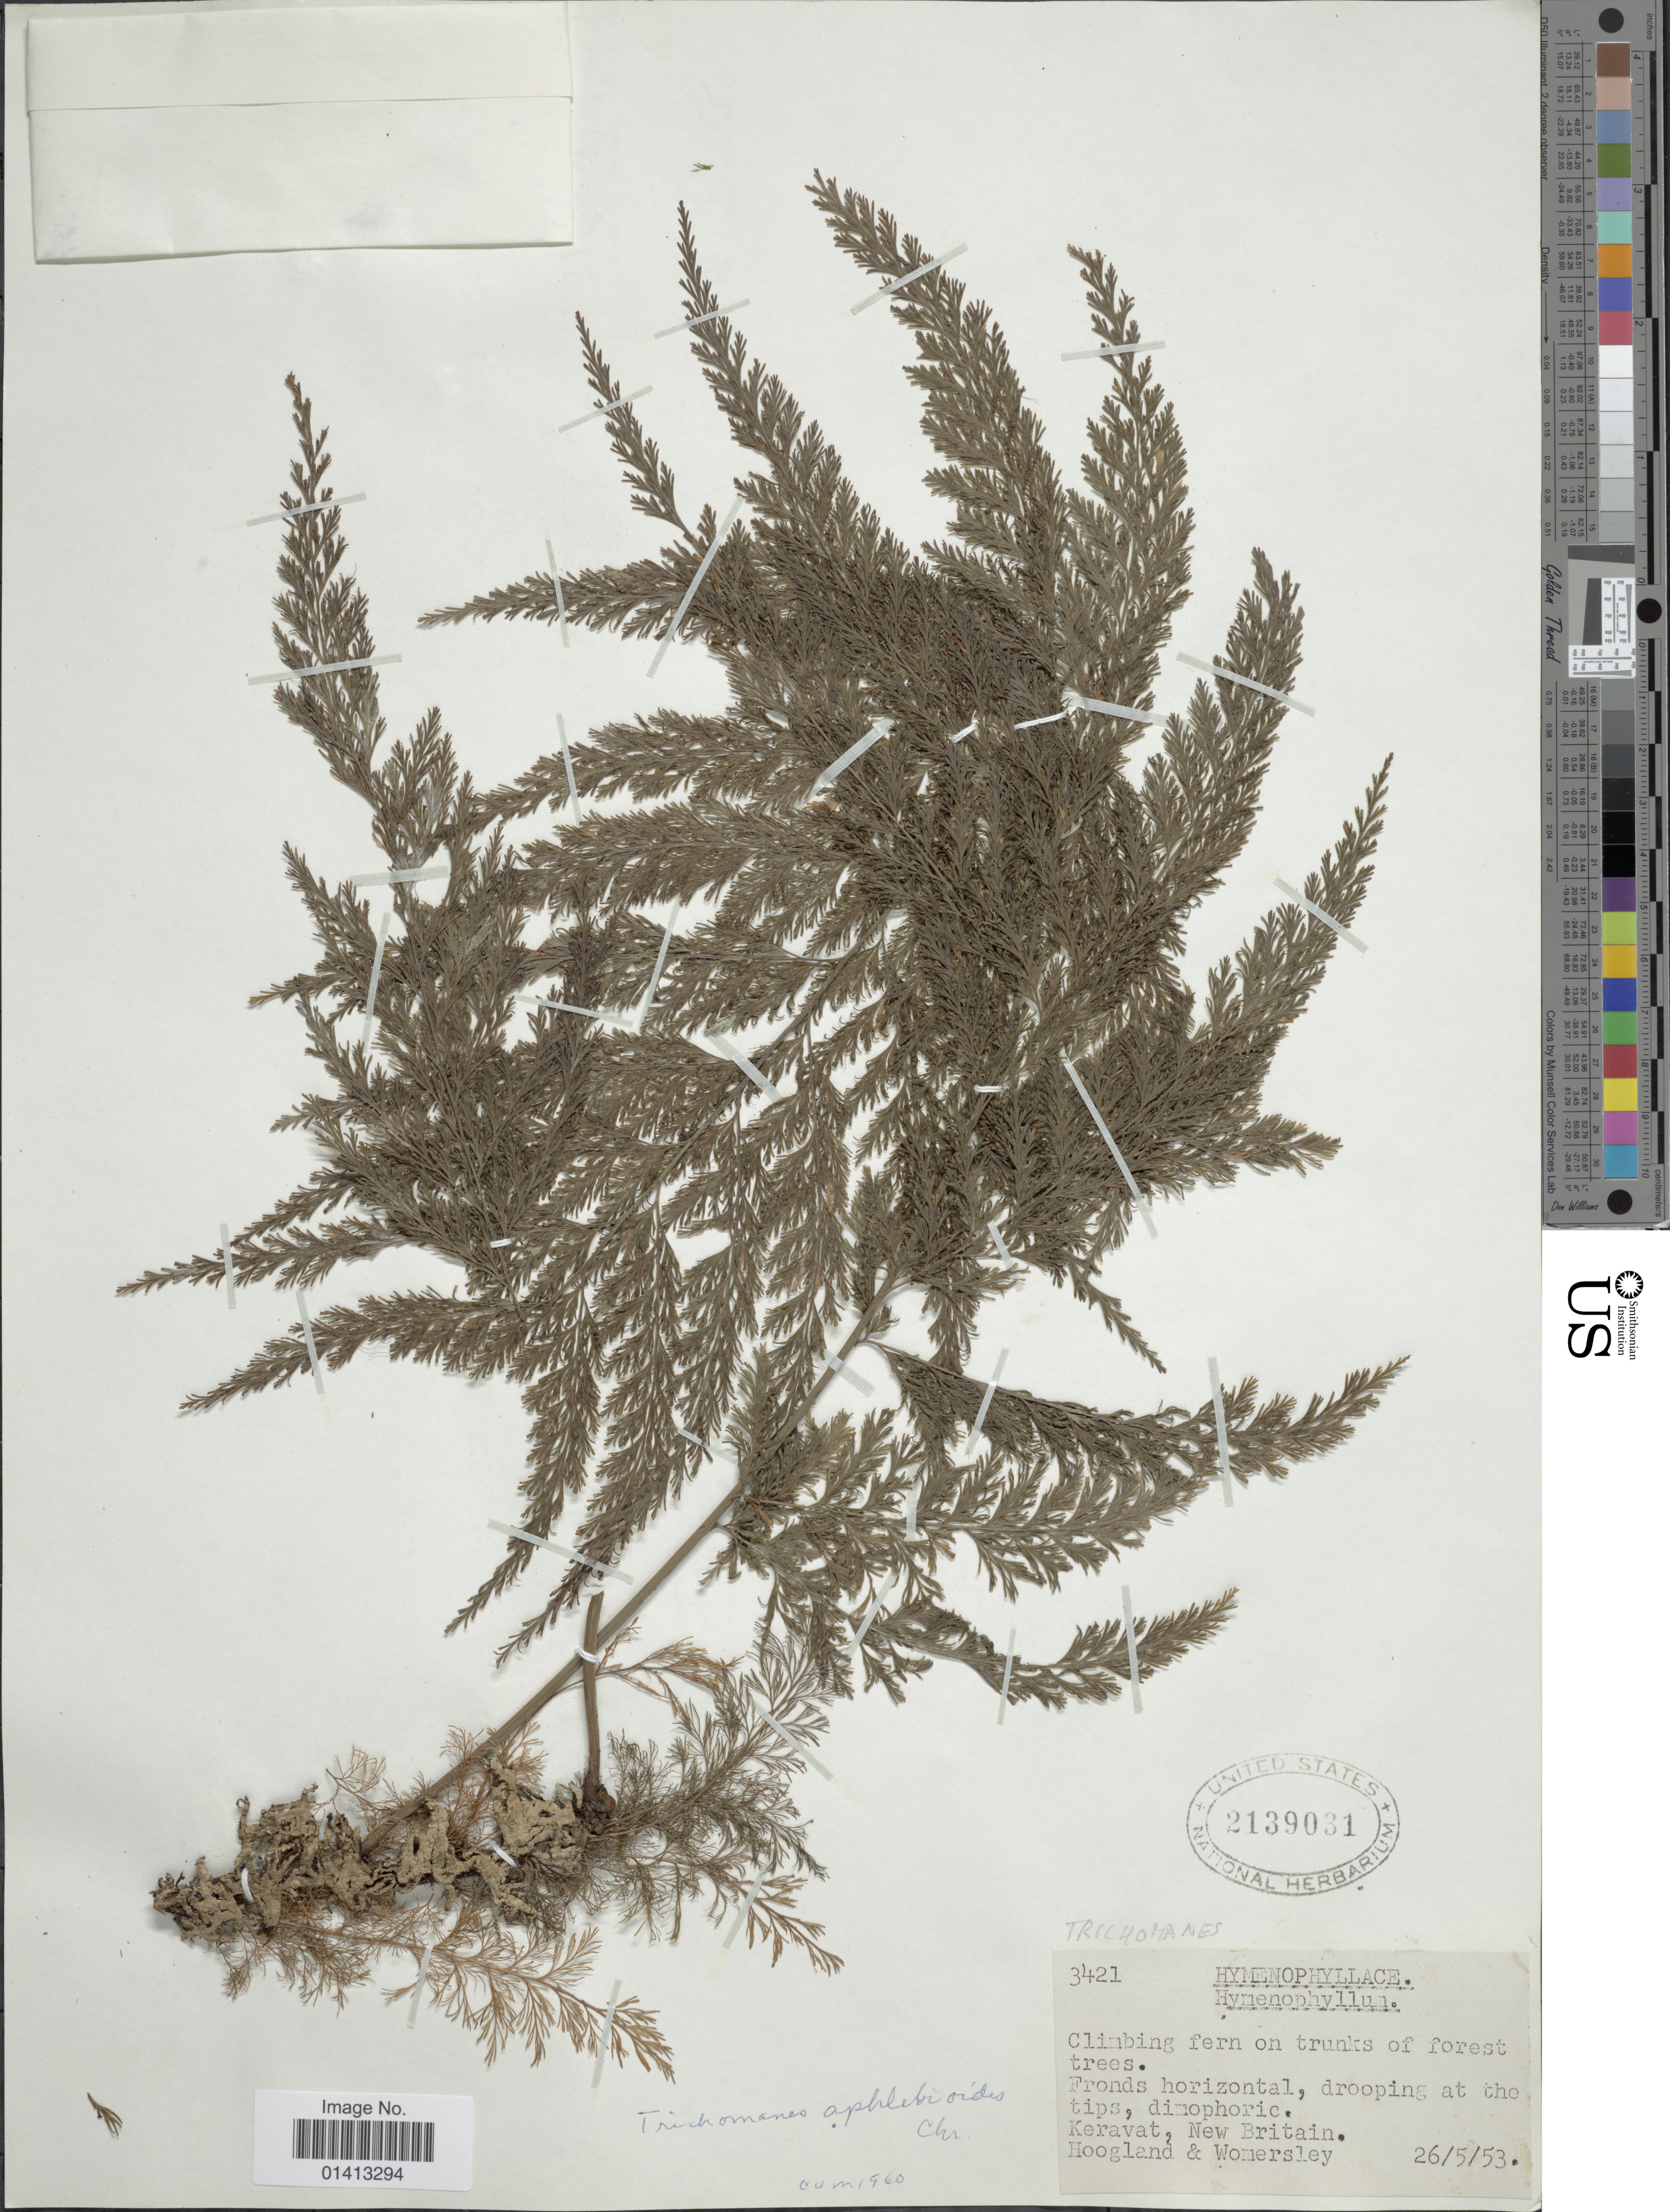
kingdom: Plantae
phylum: Tracheophyta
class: Polypodiopsida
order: Hymenophyllales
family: Hymenophyllaceae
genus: Crepidomanes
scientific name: Crepidomanes aphlebioides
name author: (Christ) I.M. Turner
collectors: Hoogland & Womersley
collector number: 3421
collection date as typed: Transcribed d/m/y: 26/5/53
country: Papua New Guinea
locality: Keravat, New Britain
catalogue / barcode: US 2139031